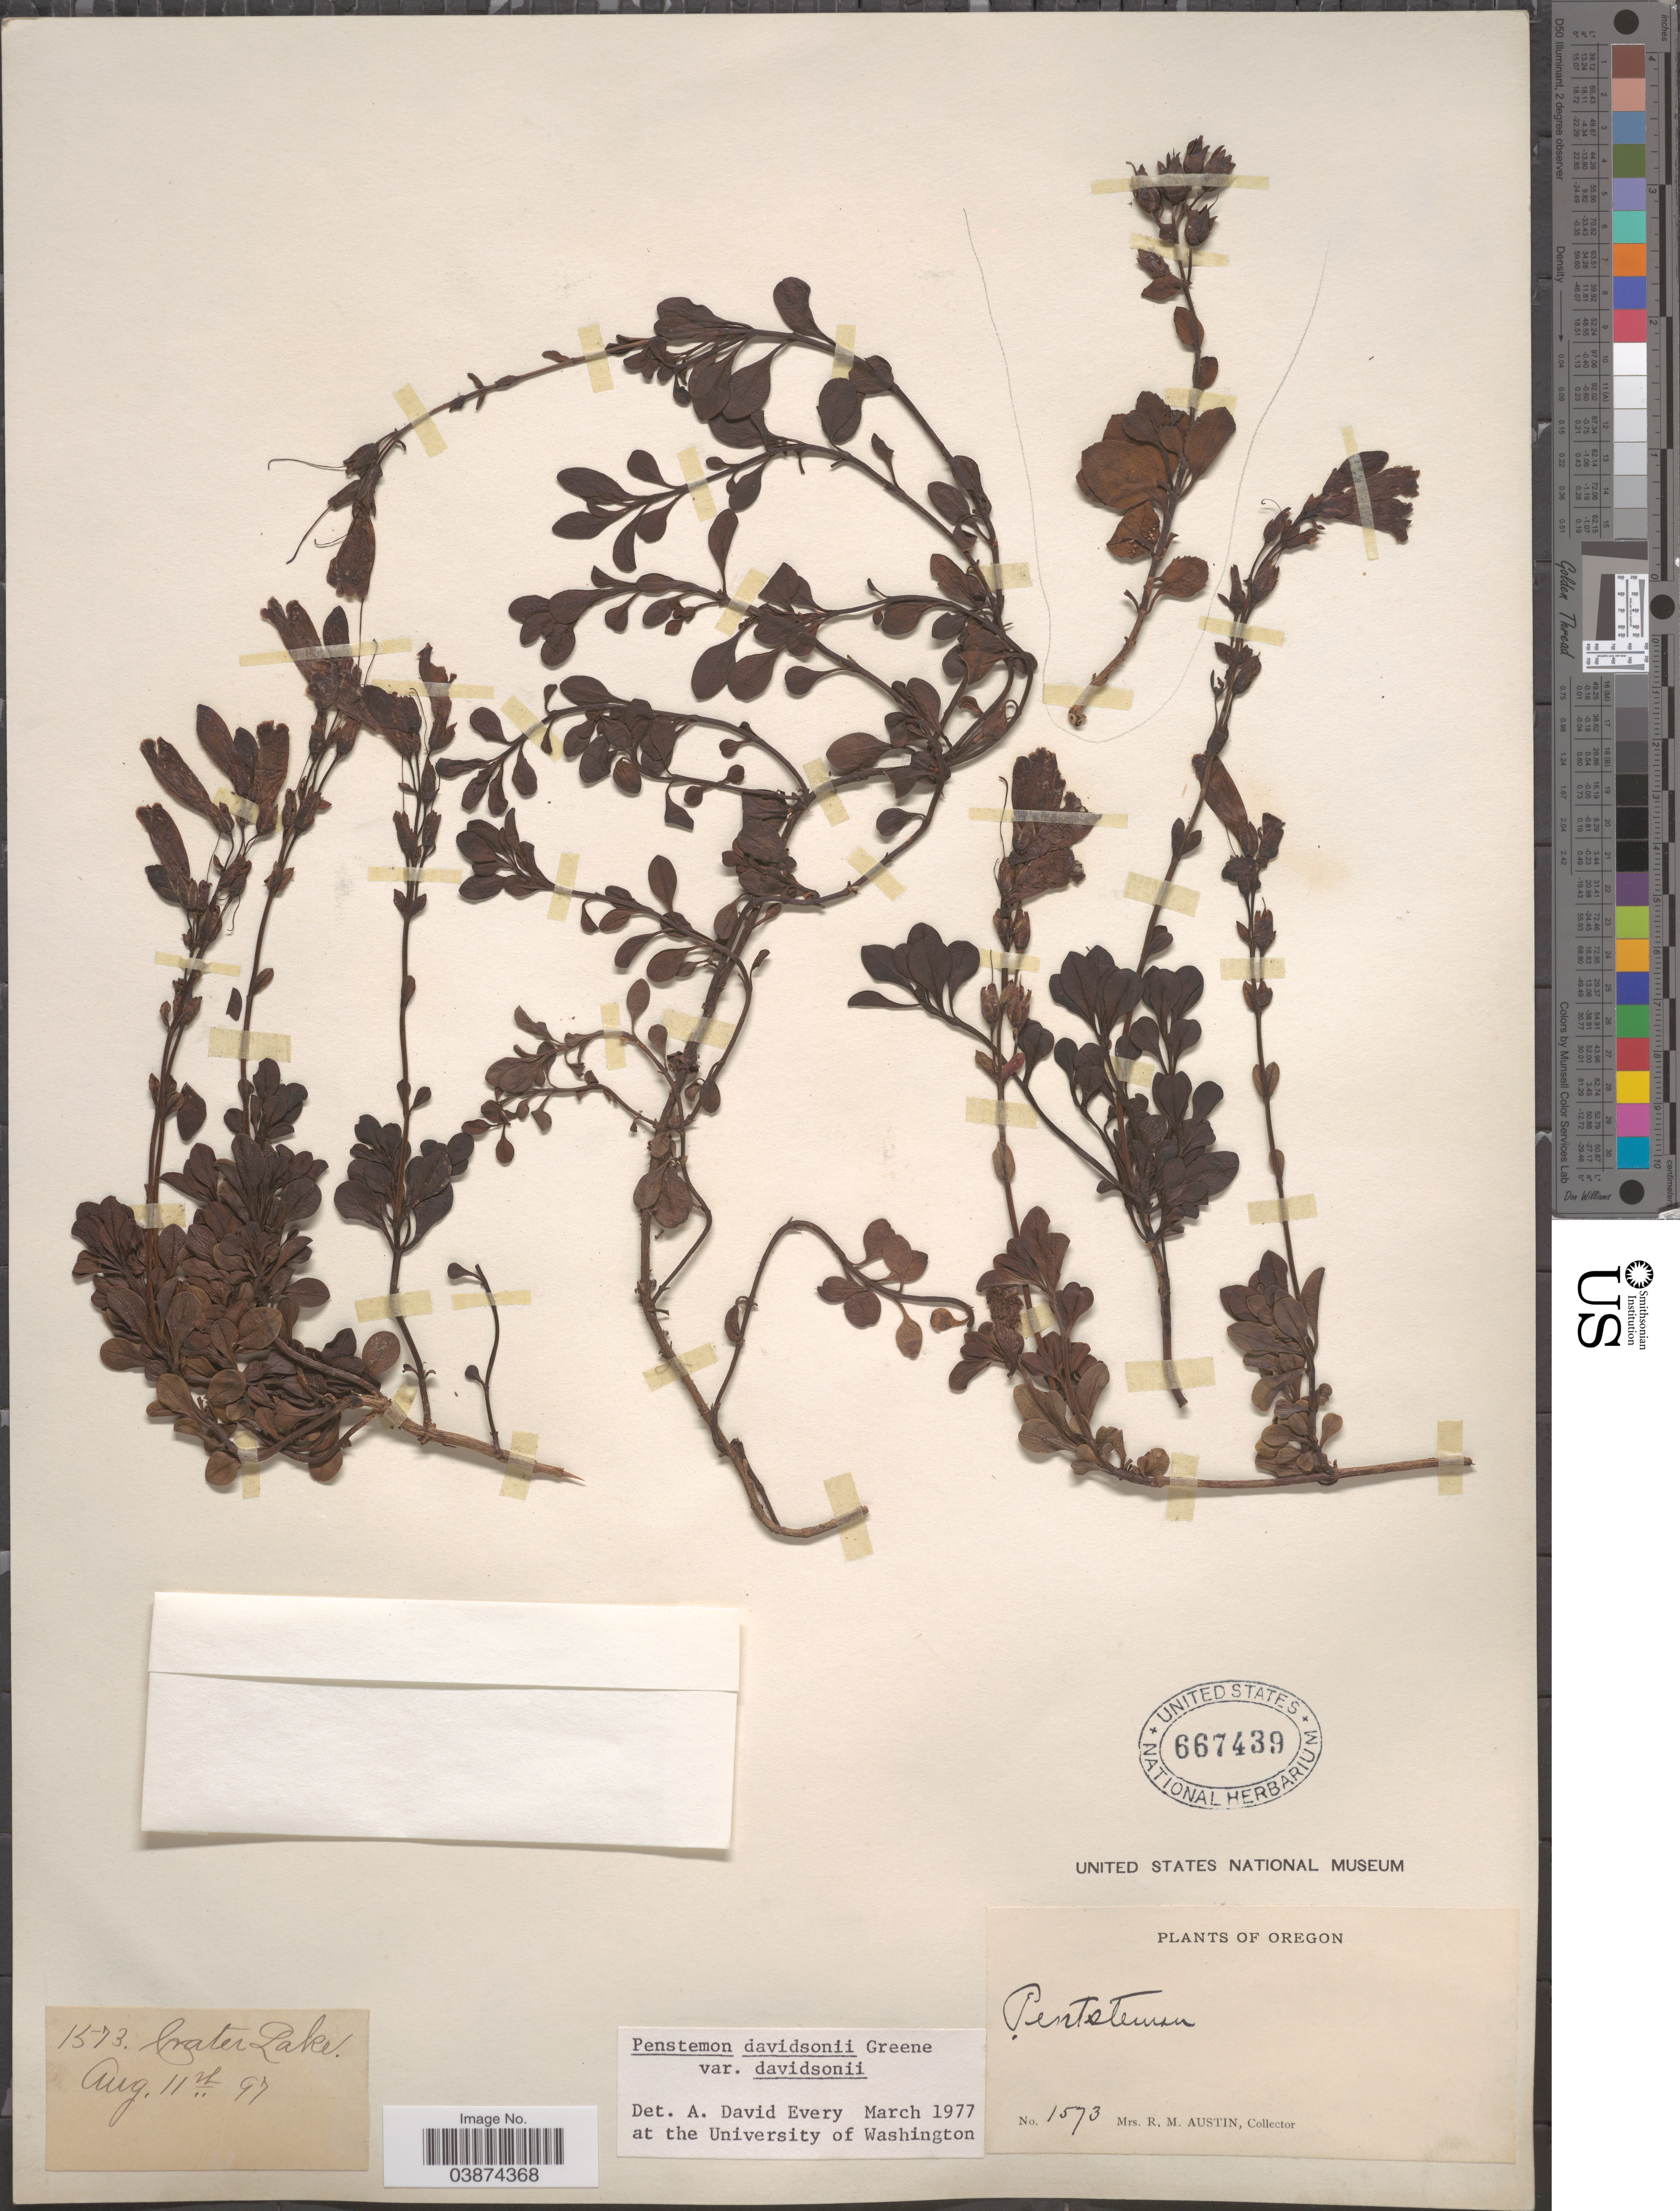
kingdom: Plantae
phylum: Tracheophyta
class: Magnoliopsida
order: Lamiales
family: Plantaginaceae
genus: Penstemon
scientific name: Penstemon davidsonii var. davidsonii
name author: Greene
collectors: R. Austin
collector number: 1573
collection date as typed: Transcribed d/m/y: 11/8/97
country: United States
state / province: Oregon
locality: Crater Lake.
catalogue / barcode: US 667439